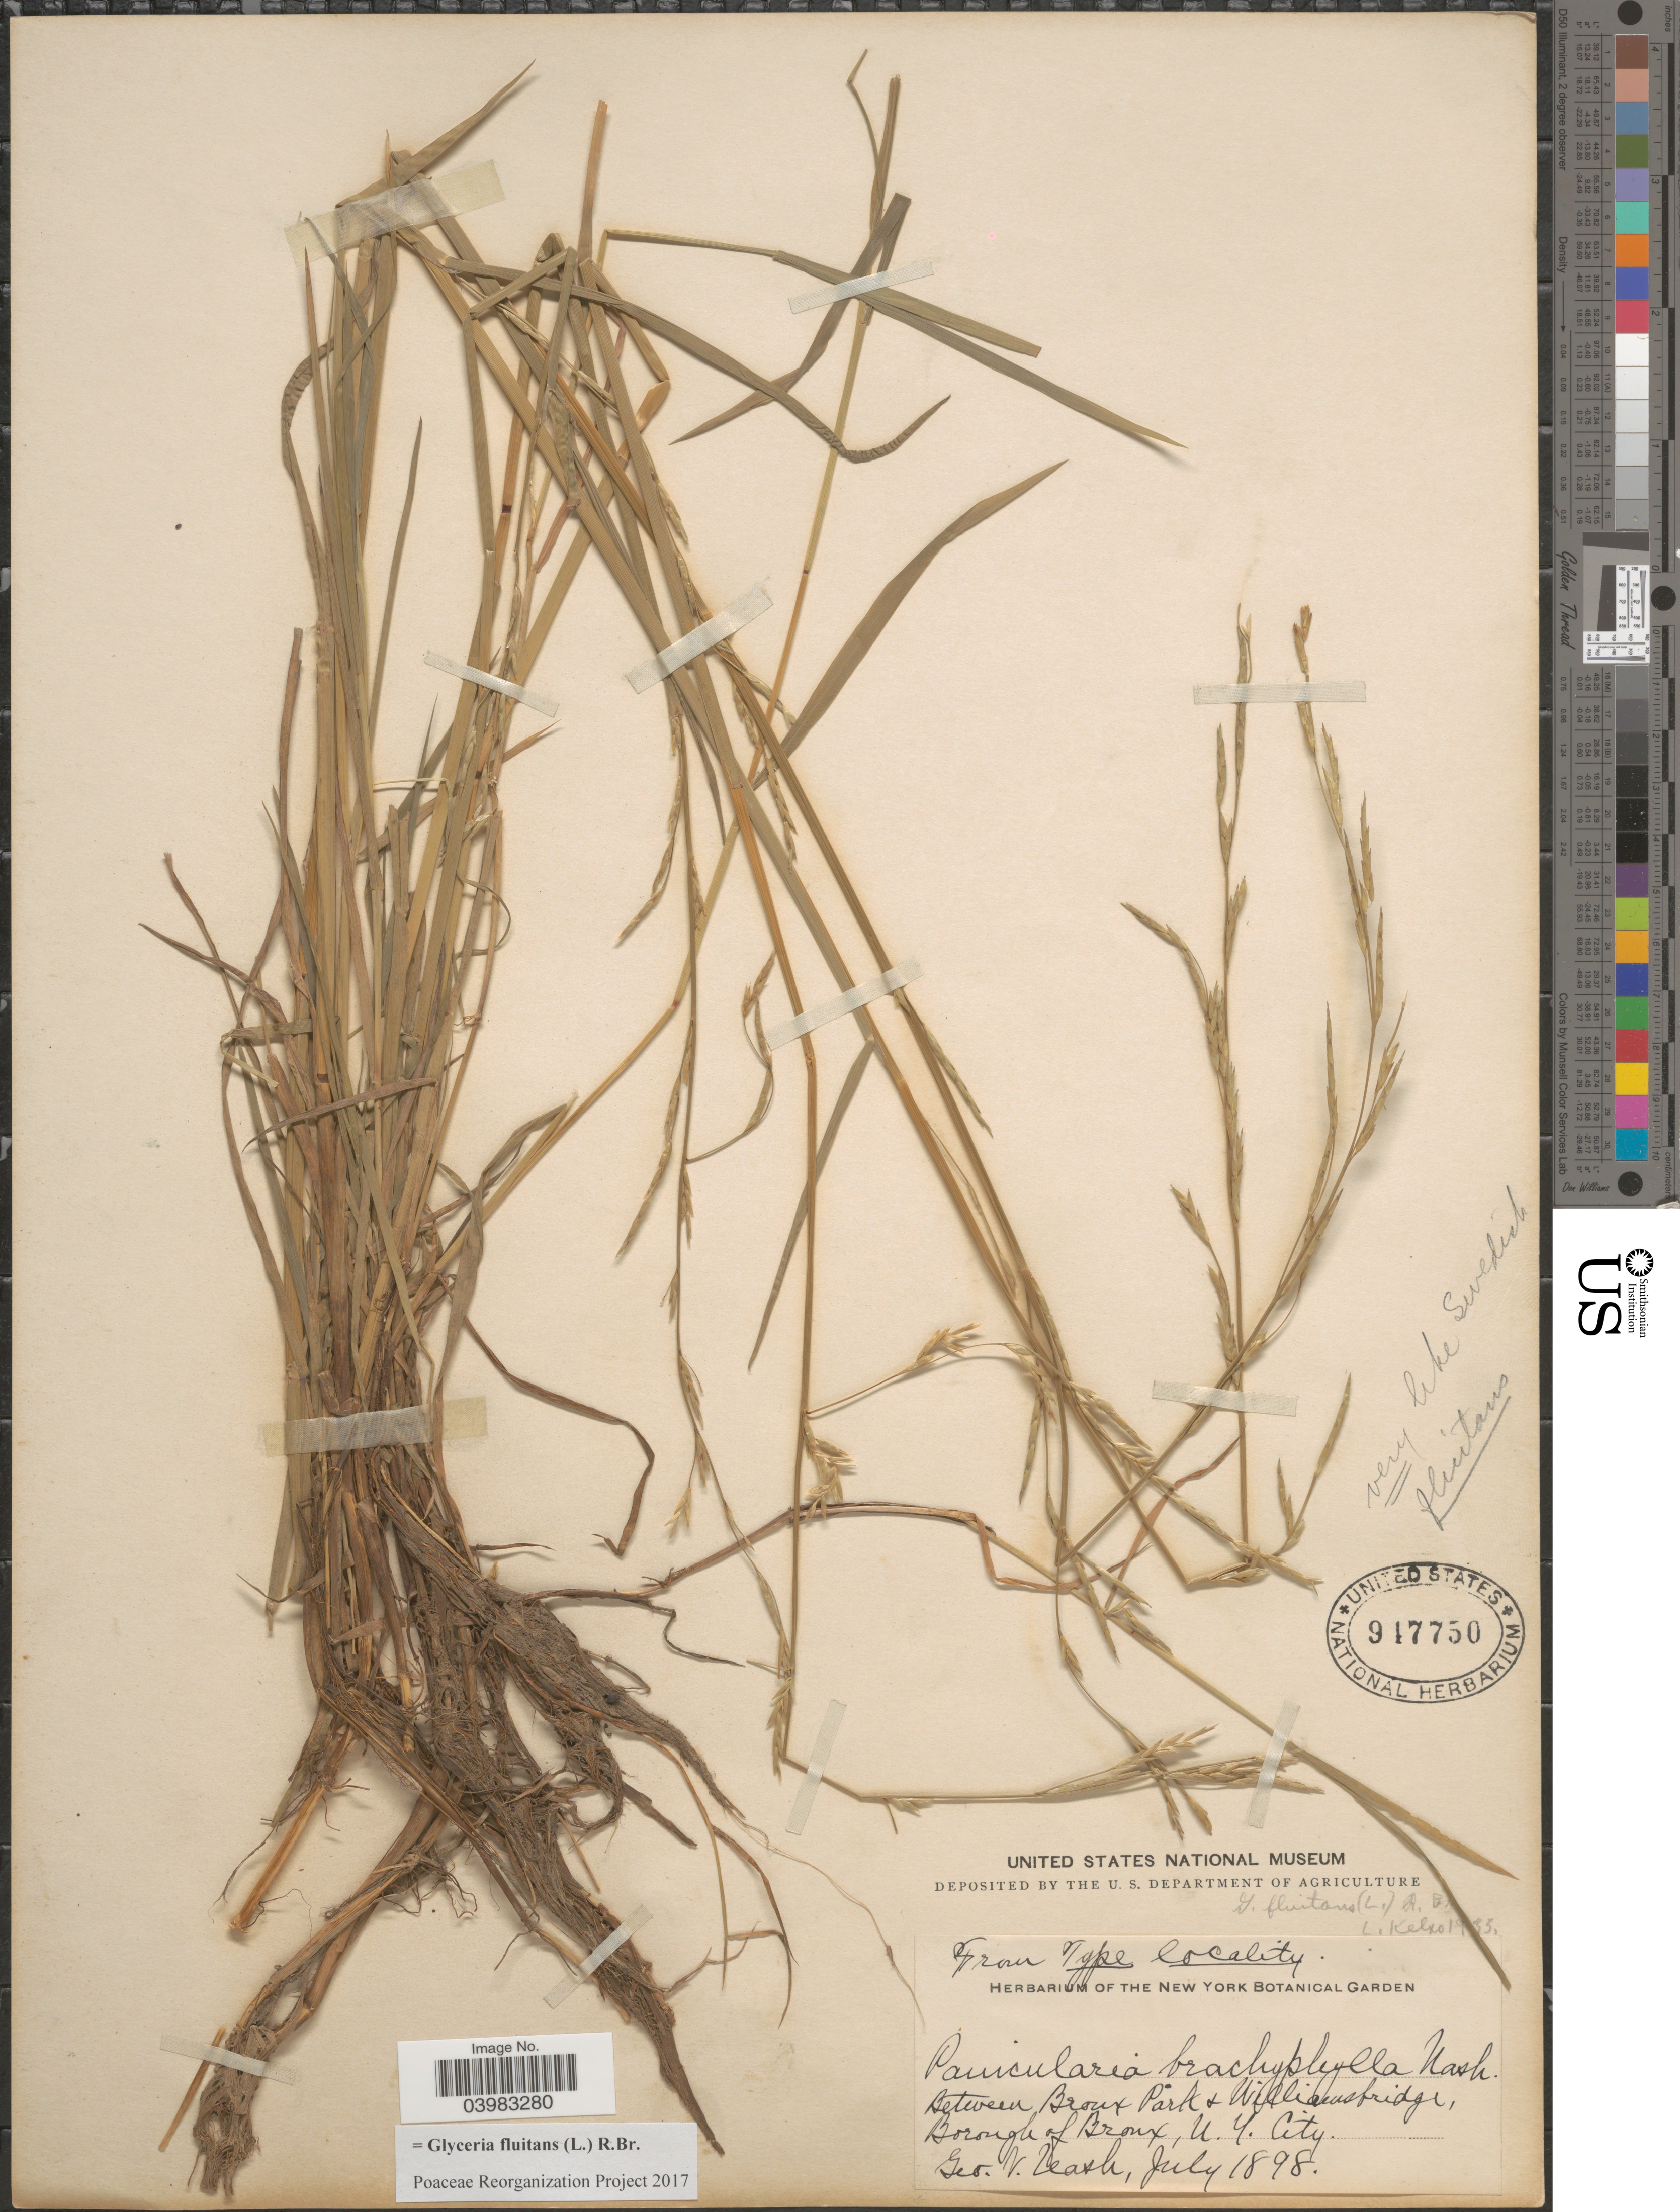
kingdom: Plantae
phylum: Tracheophyta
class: Liliopsida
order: Poales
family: Poaceae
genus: Glyceria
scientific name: Glyceria fluitans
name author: (L.) R. Br.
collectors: G. V. Nash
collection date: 1898-07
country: United States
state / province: New York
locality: Between Bronx Park & Williamsbridge, Borough of Bronx, N. Y. City.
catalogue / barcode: US 947750